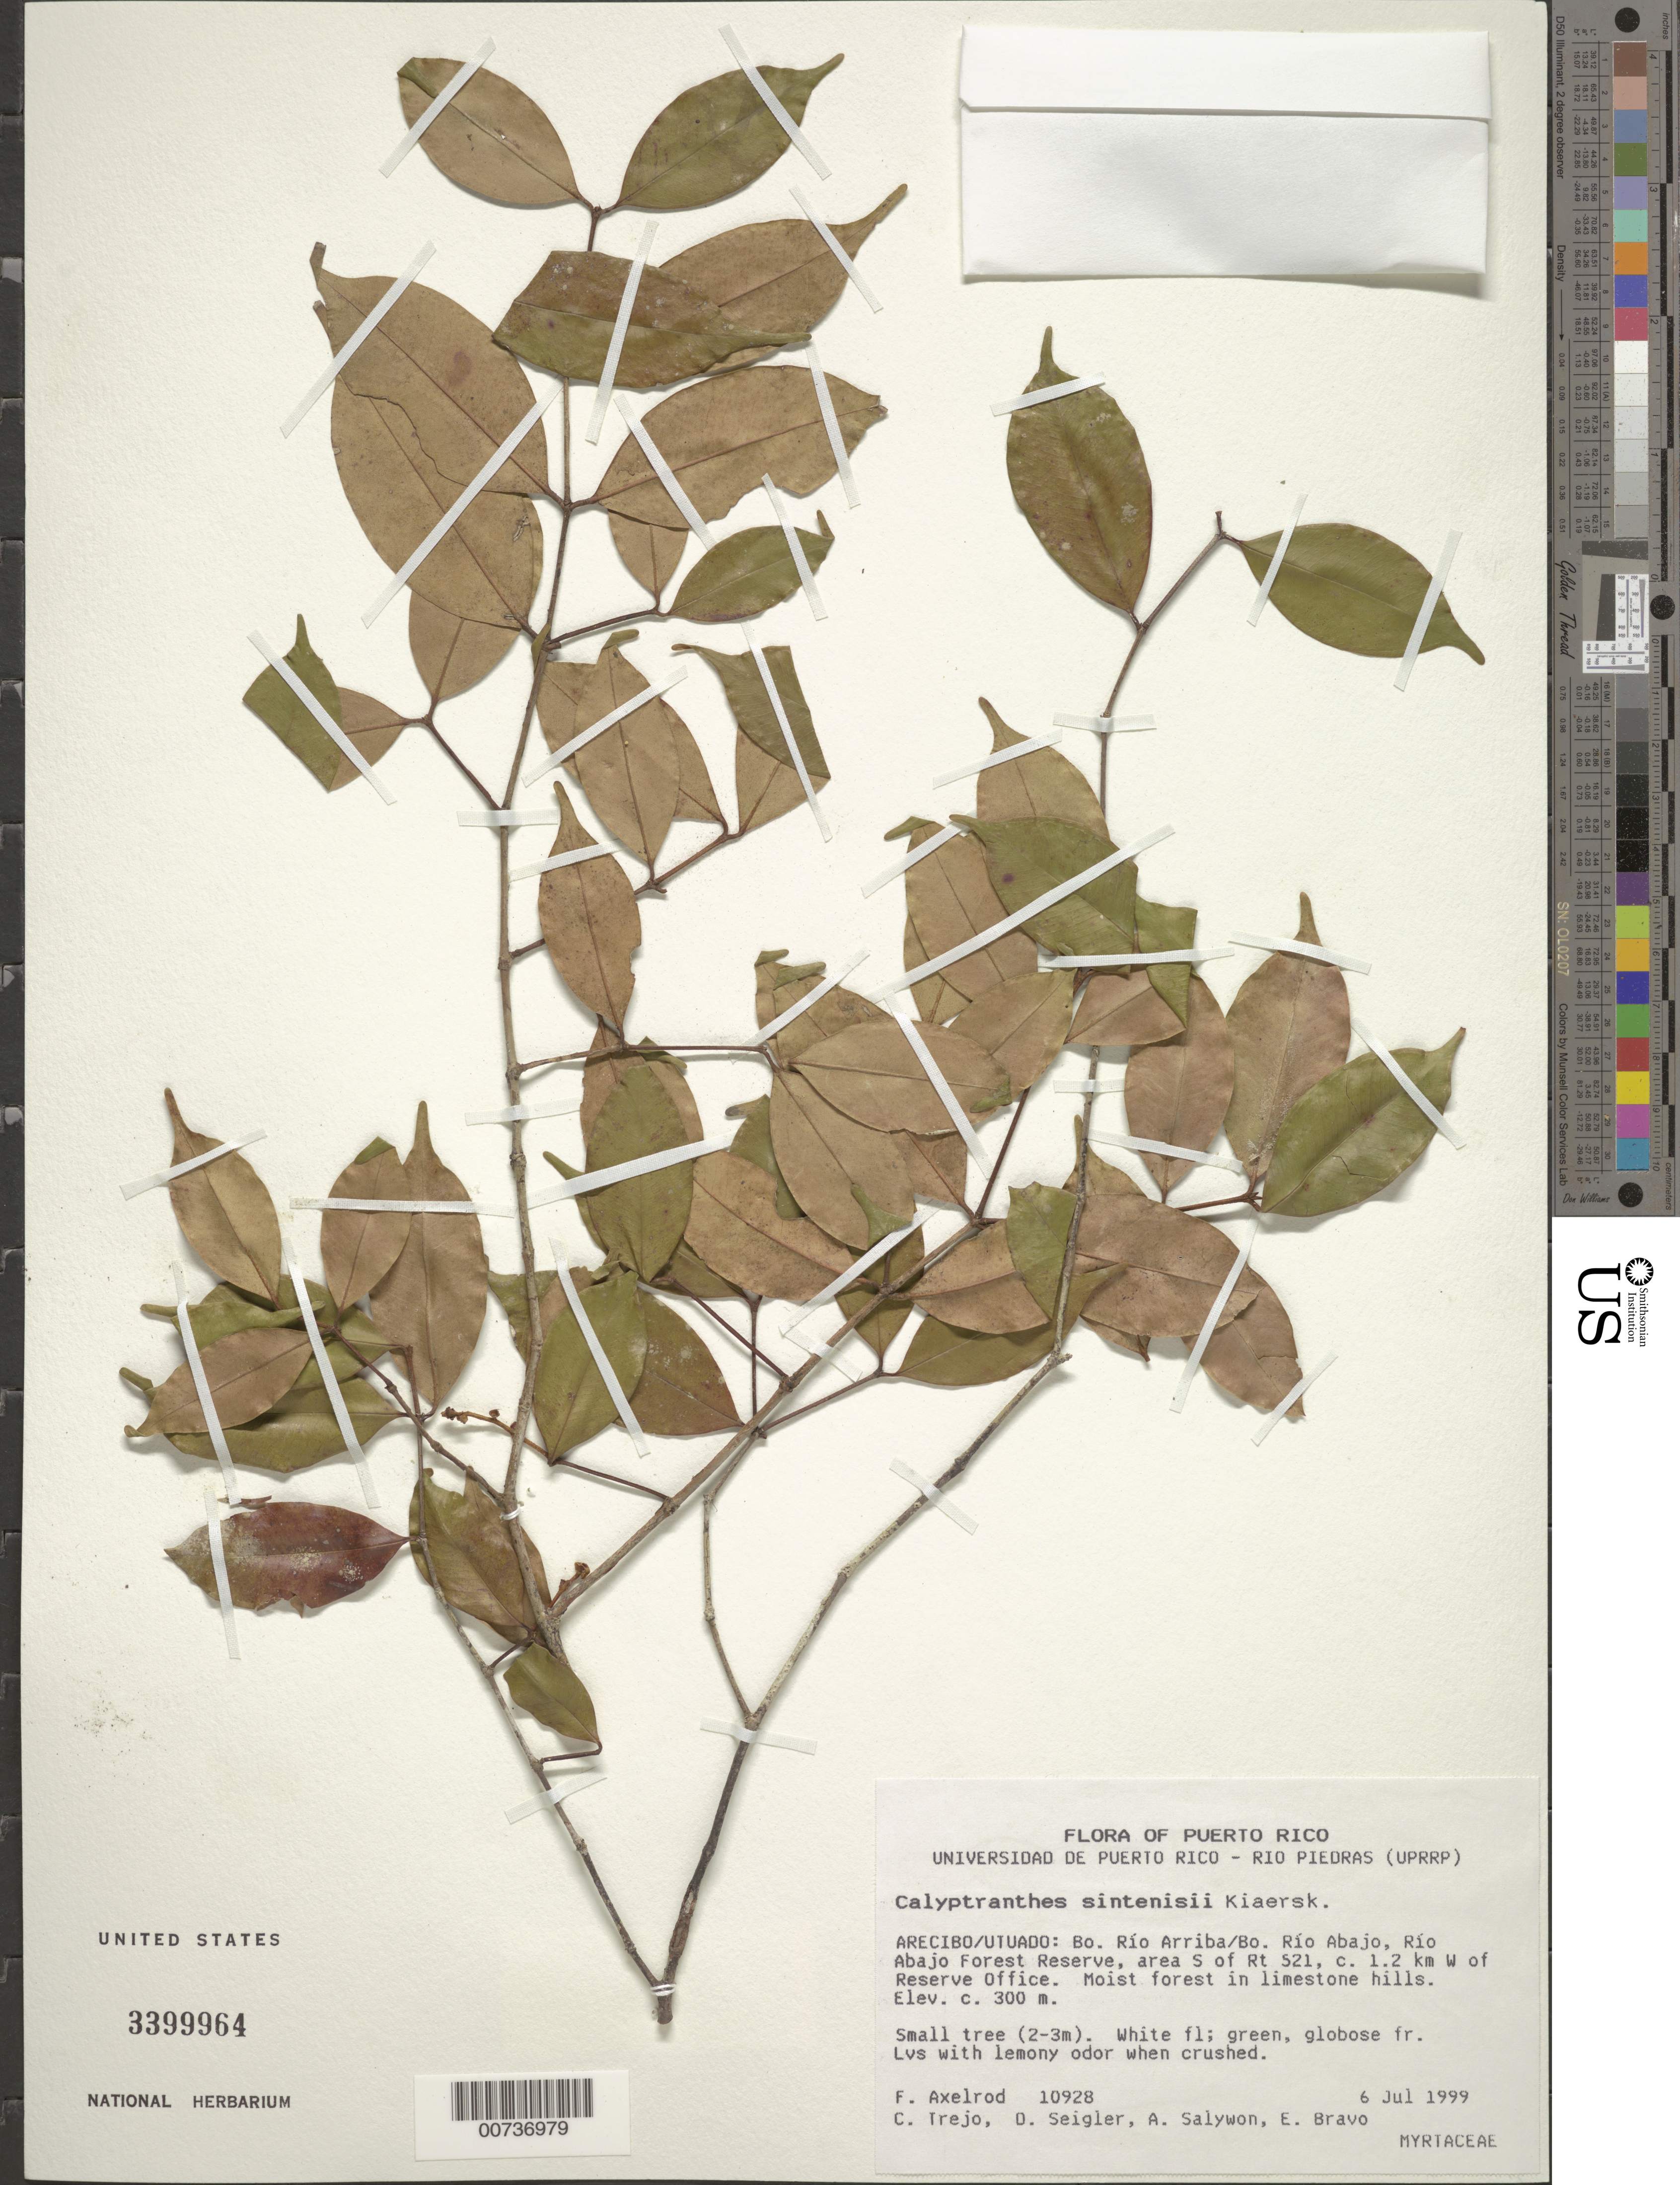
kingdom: Plantae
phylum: Tracheophyta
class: Magnoliopsida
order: Myrtales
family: Myrtaceae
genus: Myrcia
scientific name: Myrcia neosintenisii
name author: K. Campbell & Peguero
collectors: F. S. Axelrod, C. Trejo, O. Seigler, A. M. Salywon & E. Bravo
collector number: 10928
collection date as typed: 06 Jul 1999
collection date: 1999-07-06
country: Puerto Rico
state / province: Arecibo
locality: Arecibo/Utuado: Barrio Río Arriba/ Barrio Río Abajo, Río Abajo Forest Reserve, area S of Rt 521, c. 1.2 km W of reserve Office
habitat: Moist forest in limestone hill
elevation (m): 300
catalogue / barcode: US 3399964